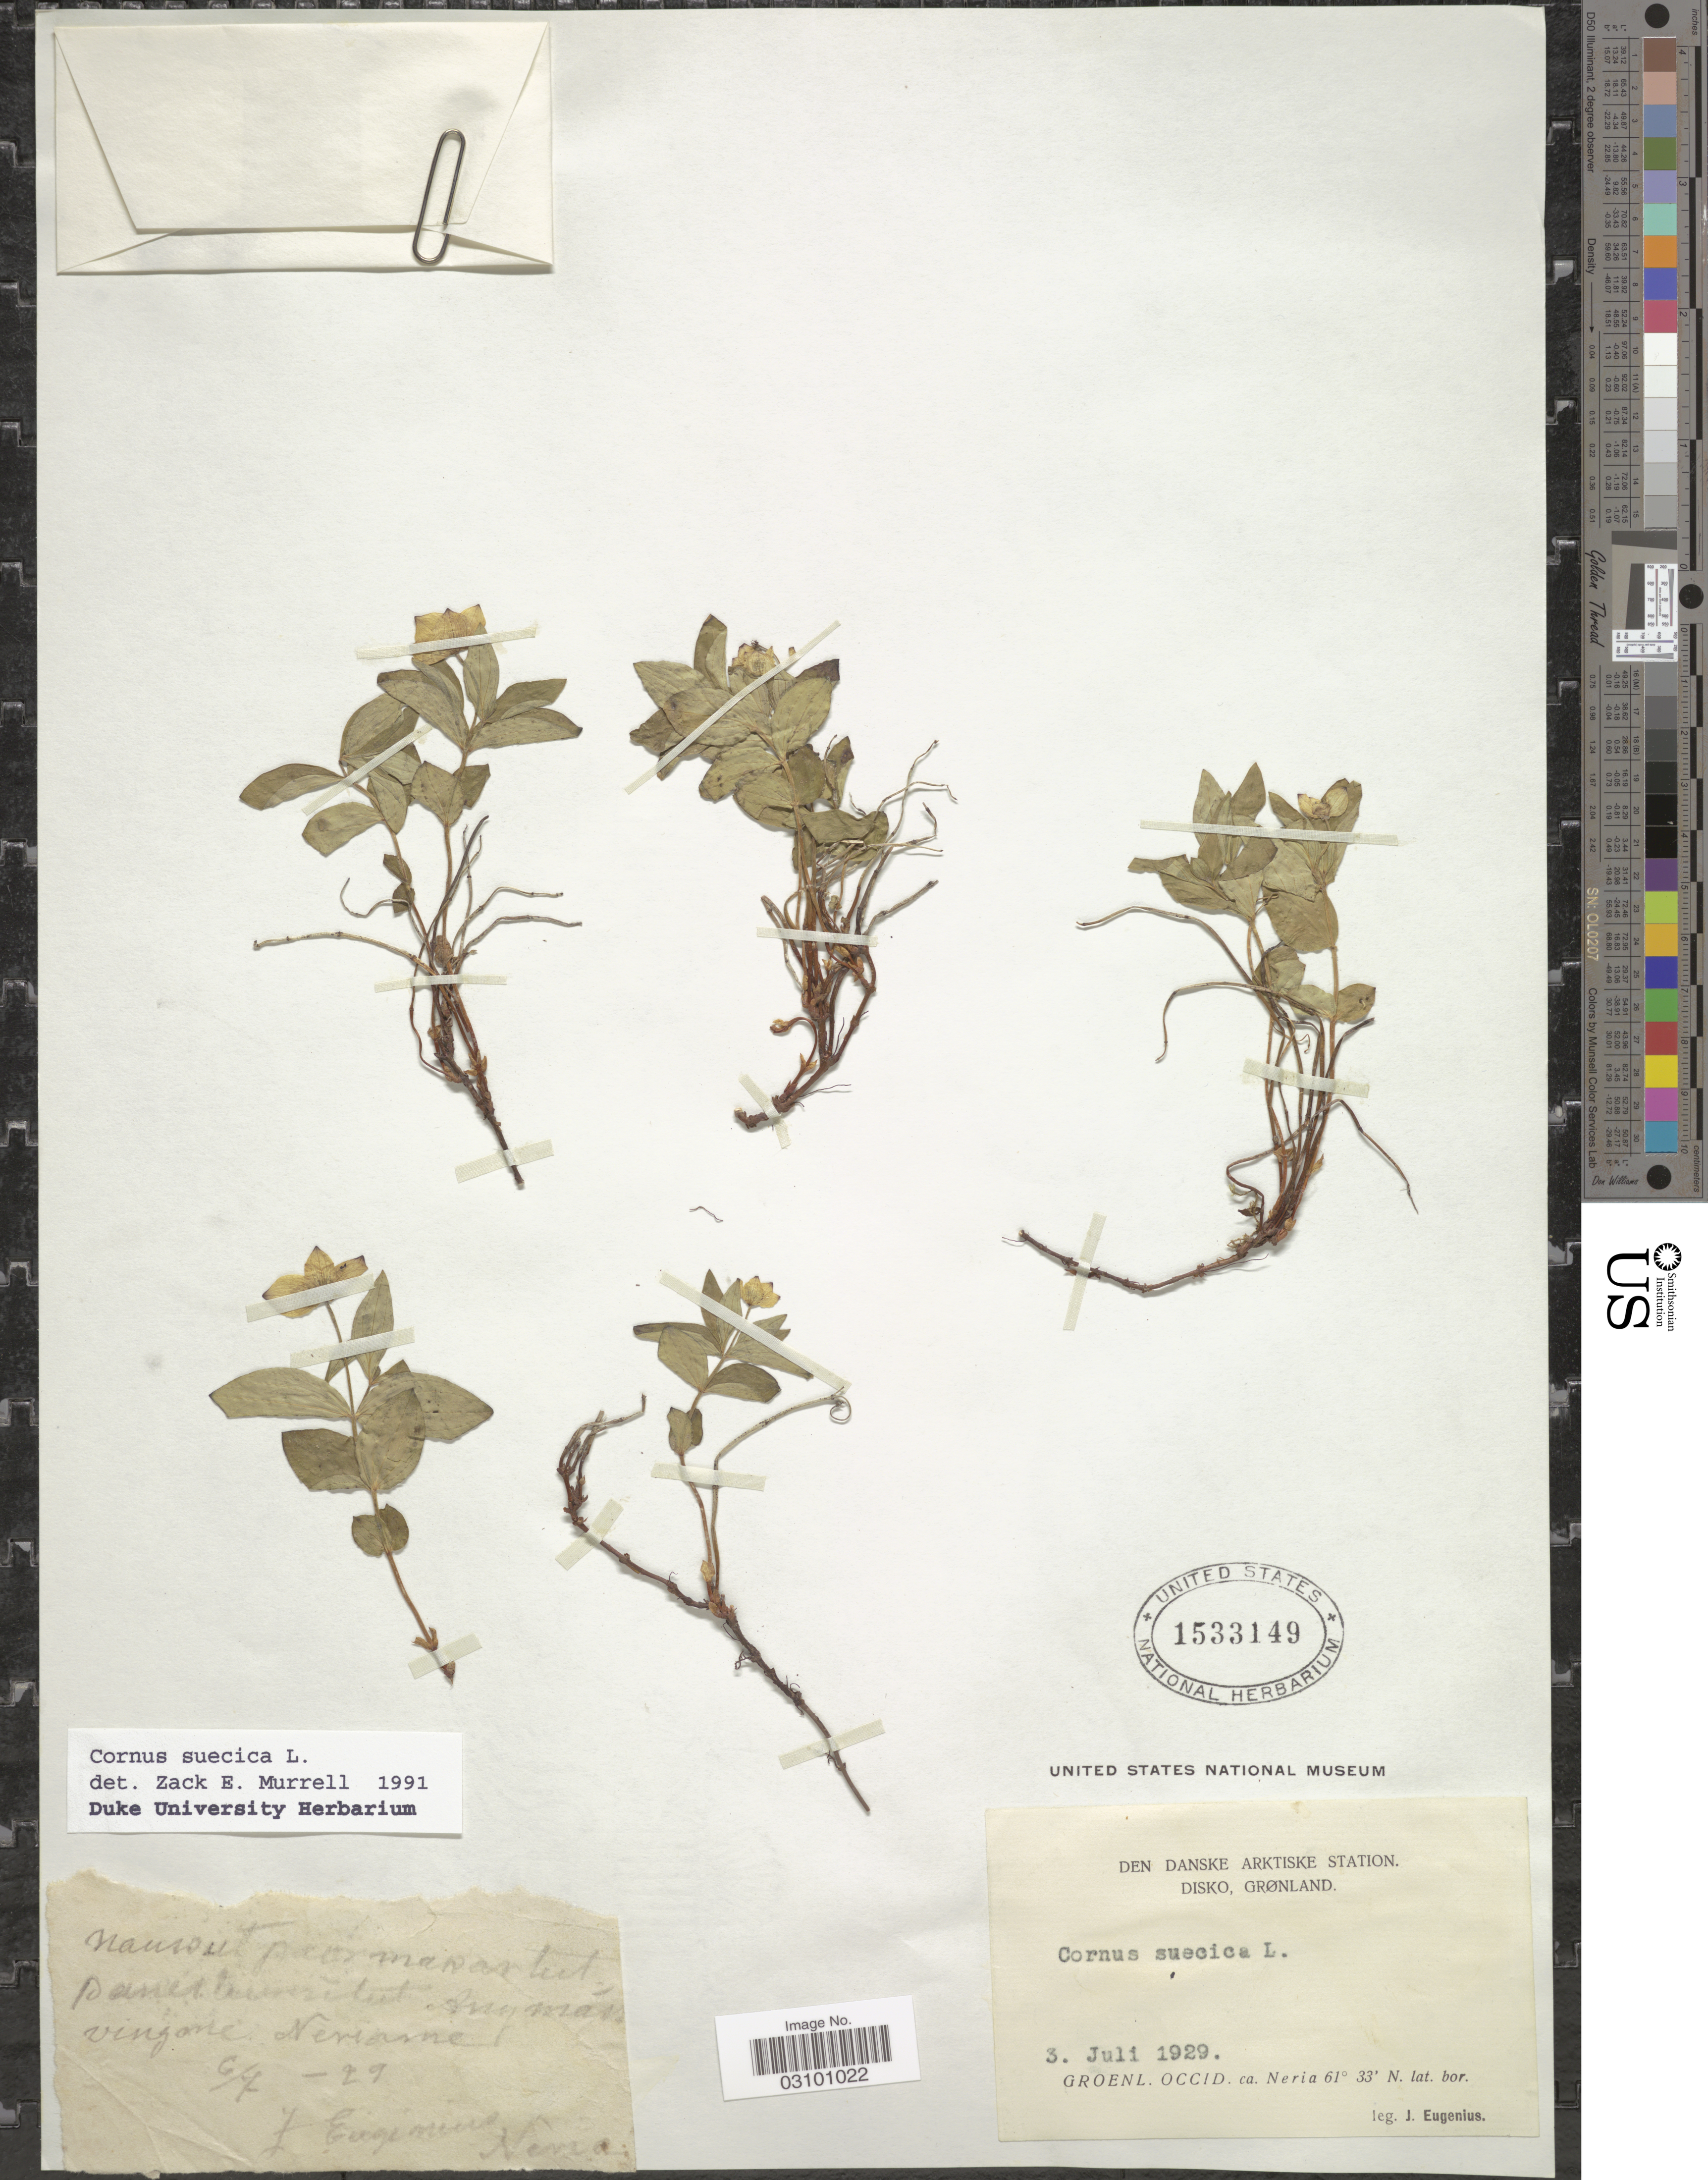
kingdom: Plantae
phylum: Tracheophyta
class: Magnoliopsida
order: Cornales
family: Cornaceae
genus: Cornus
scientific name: Cornus suecica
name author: L.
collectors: J. Eugenius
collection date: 1929-07-03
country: Greenland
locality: Den Danske Arktiske Station. Disko. Grønland. Groenl. Occid. ca. Neria.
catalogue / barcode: US 1533149